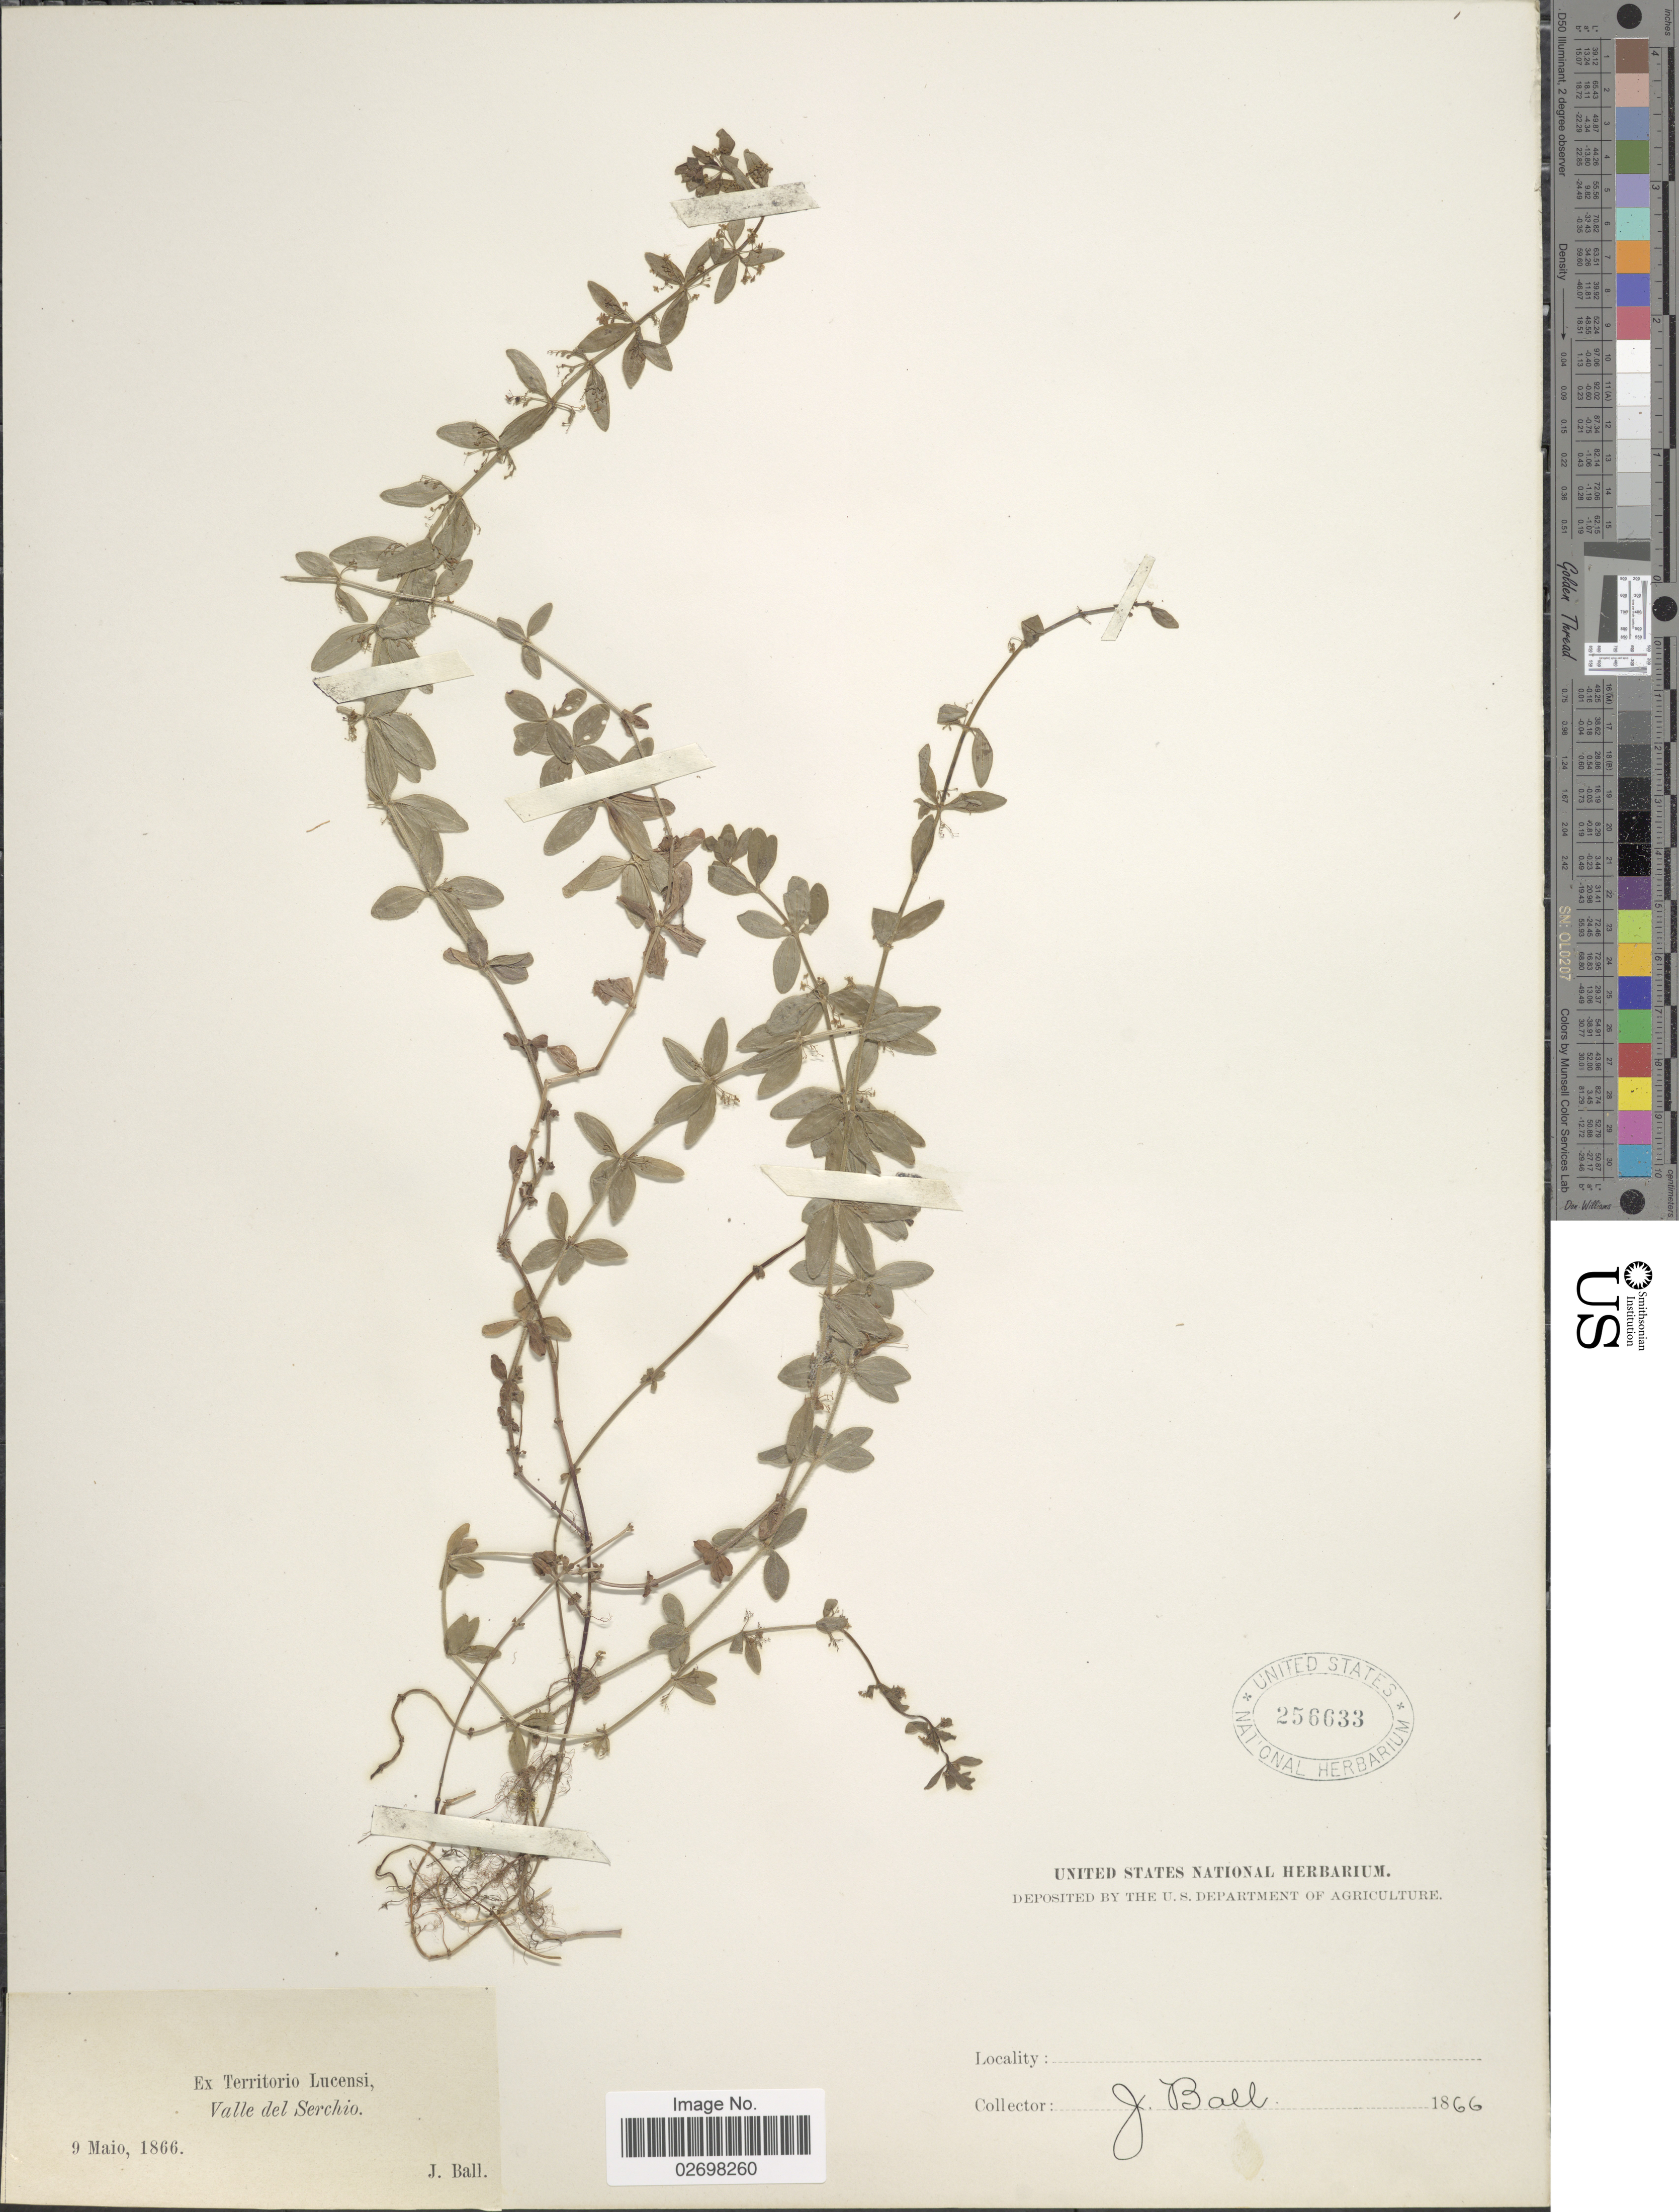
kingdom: Plantae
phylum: Tracheophyta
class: Magnoliopsida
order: Gentianales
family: Rubiaceae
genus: Galium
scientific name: Galium sp.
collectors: J. Ball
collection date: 1866-05-09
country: Italy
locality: Territorio Lucensi, Valle de Serchio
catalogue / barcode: US 256633